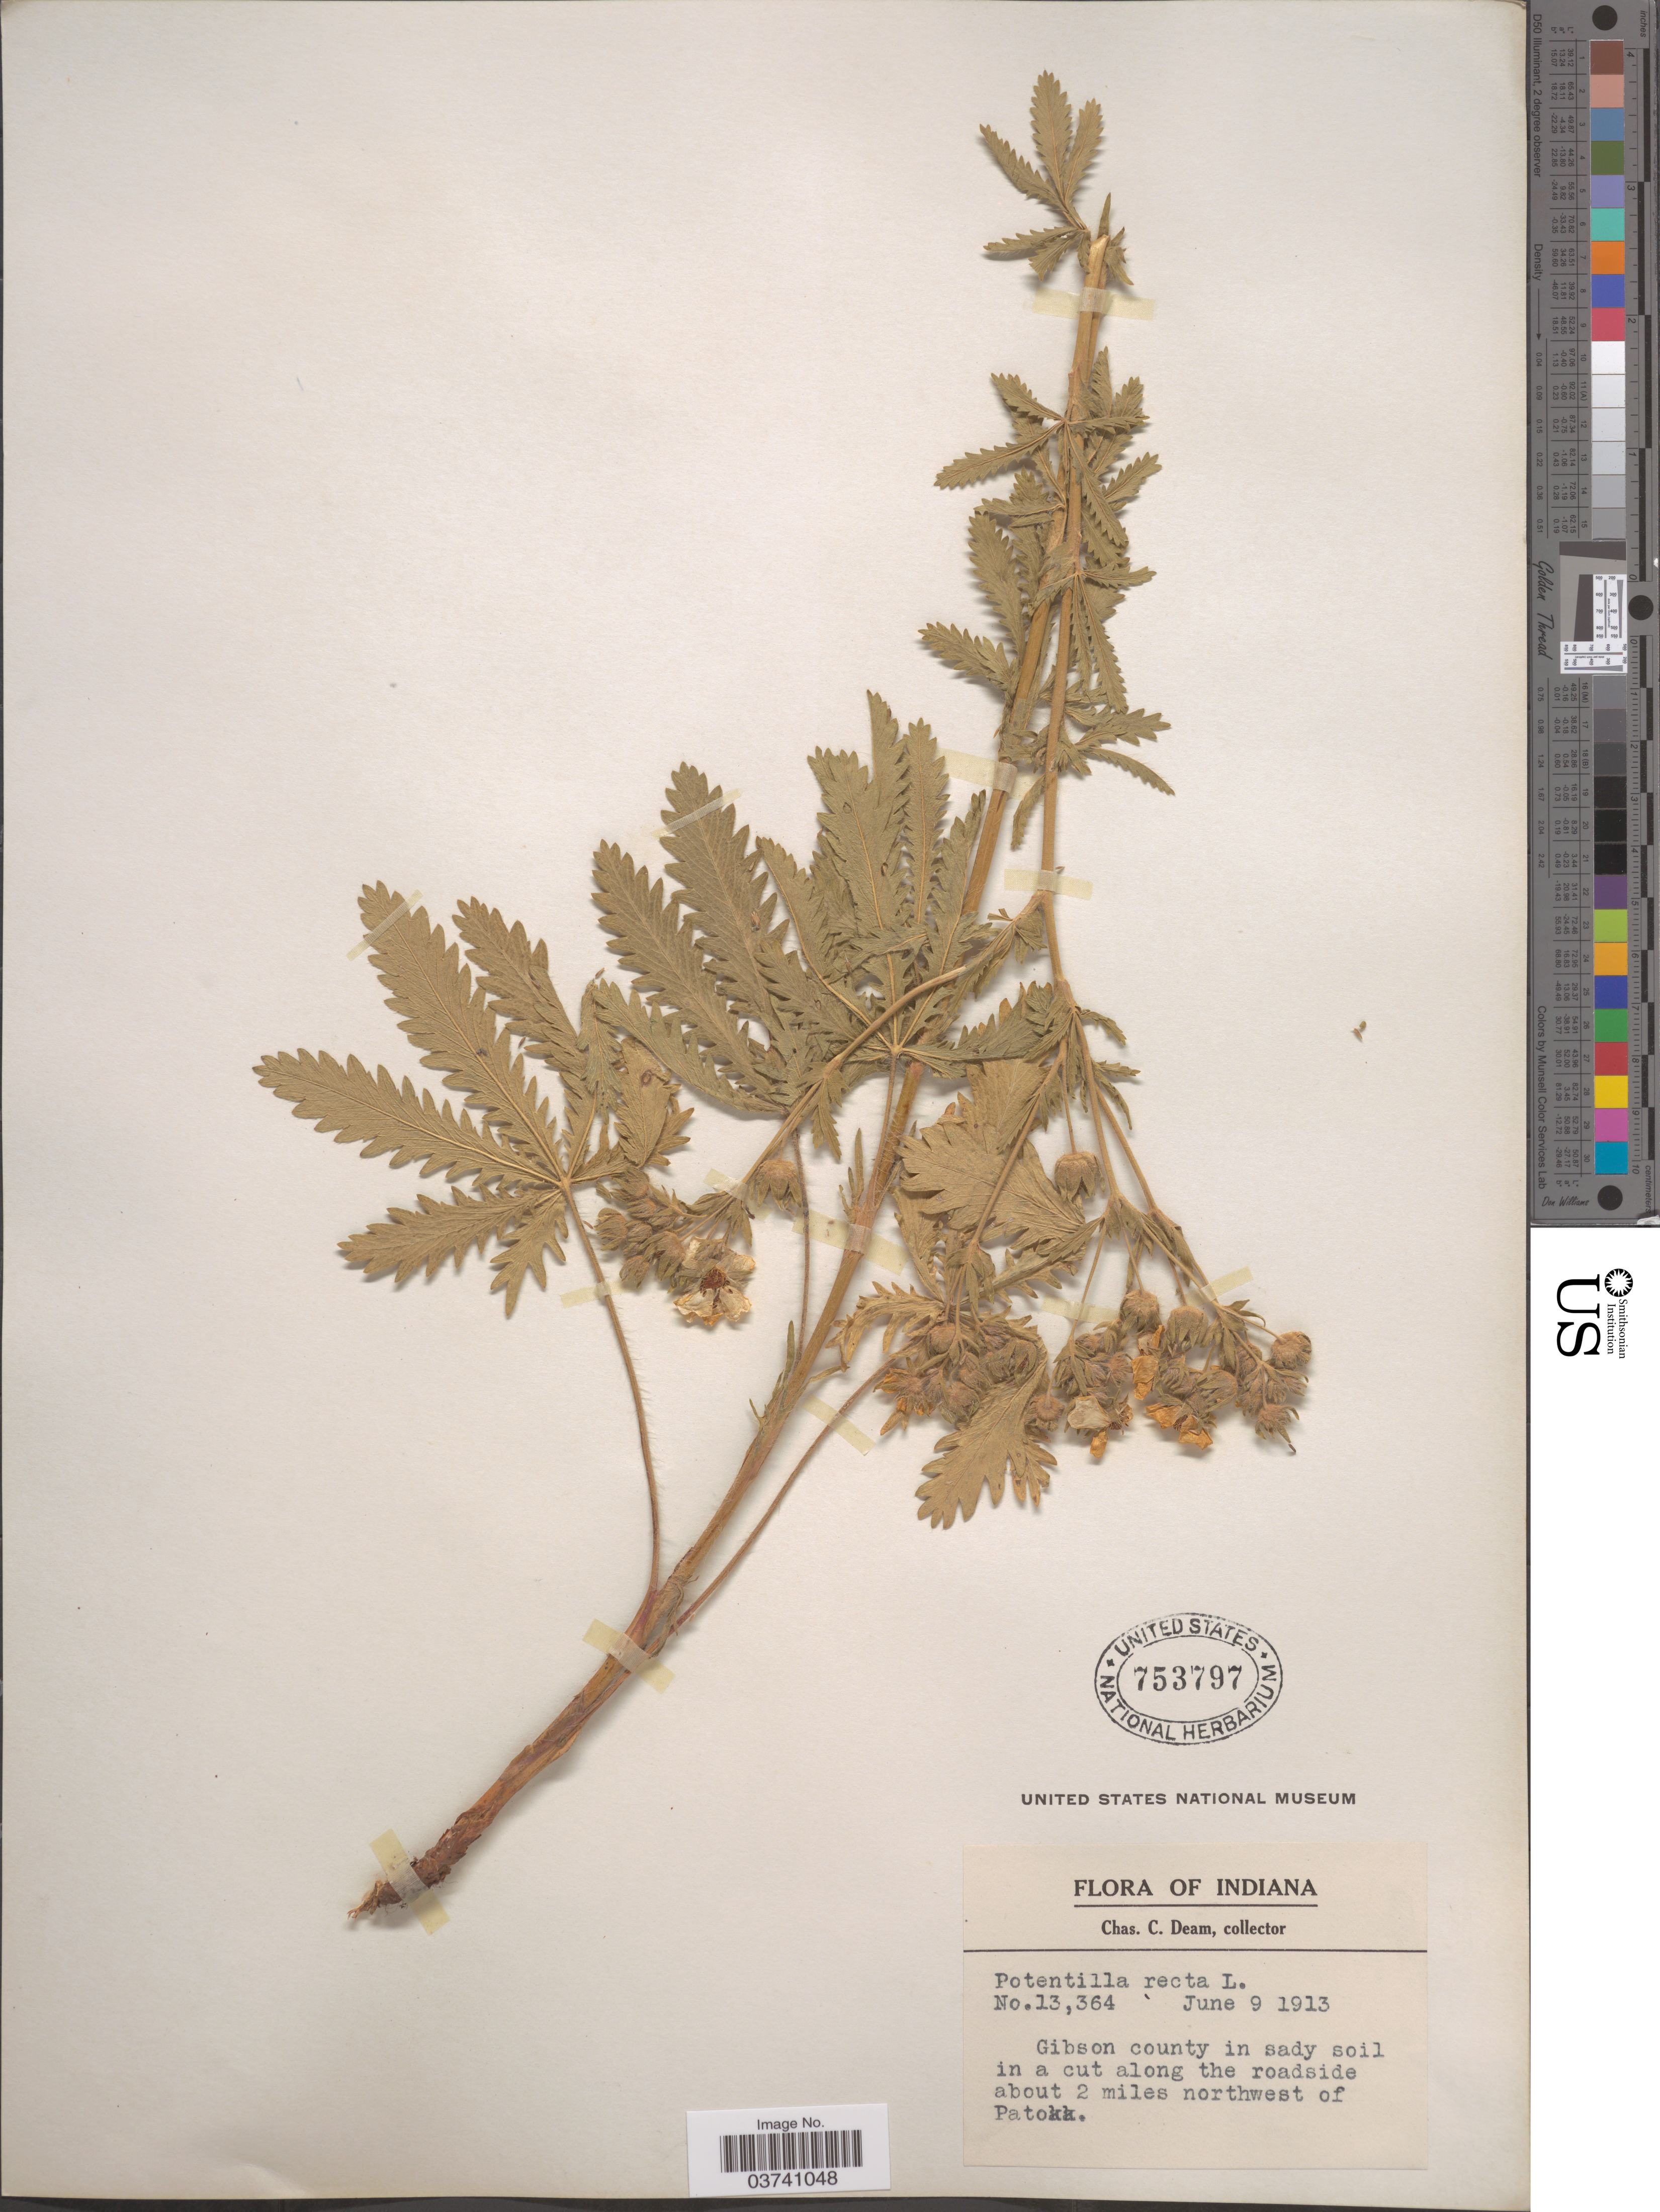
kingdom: Plantae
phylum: Tracheophyta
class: Magnoliopsida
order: Rosales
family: Rosaceae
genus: Potentilla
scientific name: Potentilla recta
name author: L.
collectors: C. C. Deam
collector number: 13364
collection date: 1913-06-09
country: United States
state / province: Indiana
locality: Gibson county in sady soil in a cut along the roadside about 2 miles northwest of Patoka.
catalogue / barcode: US 753797